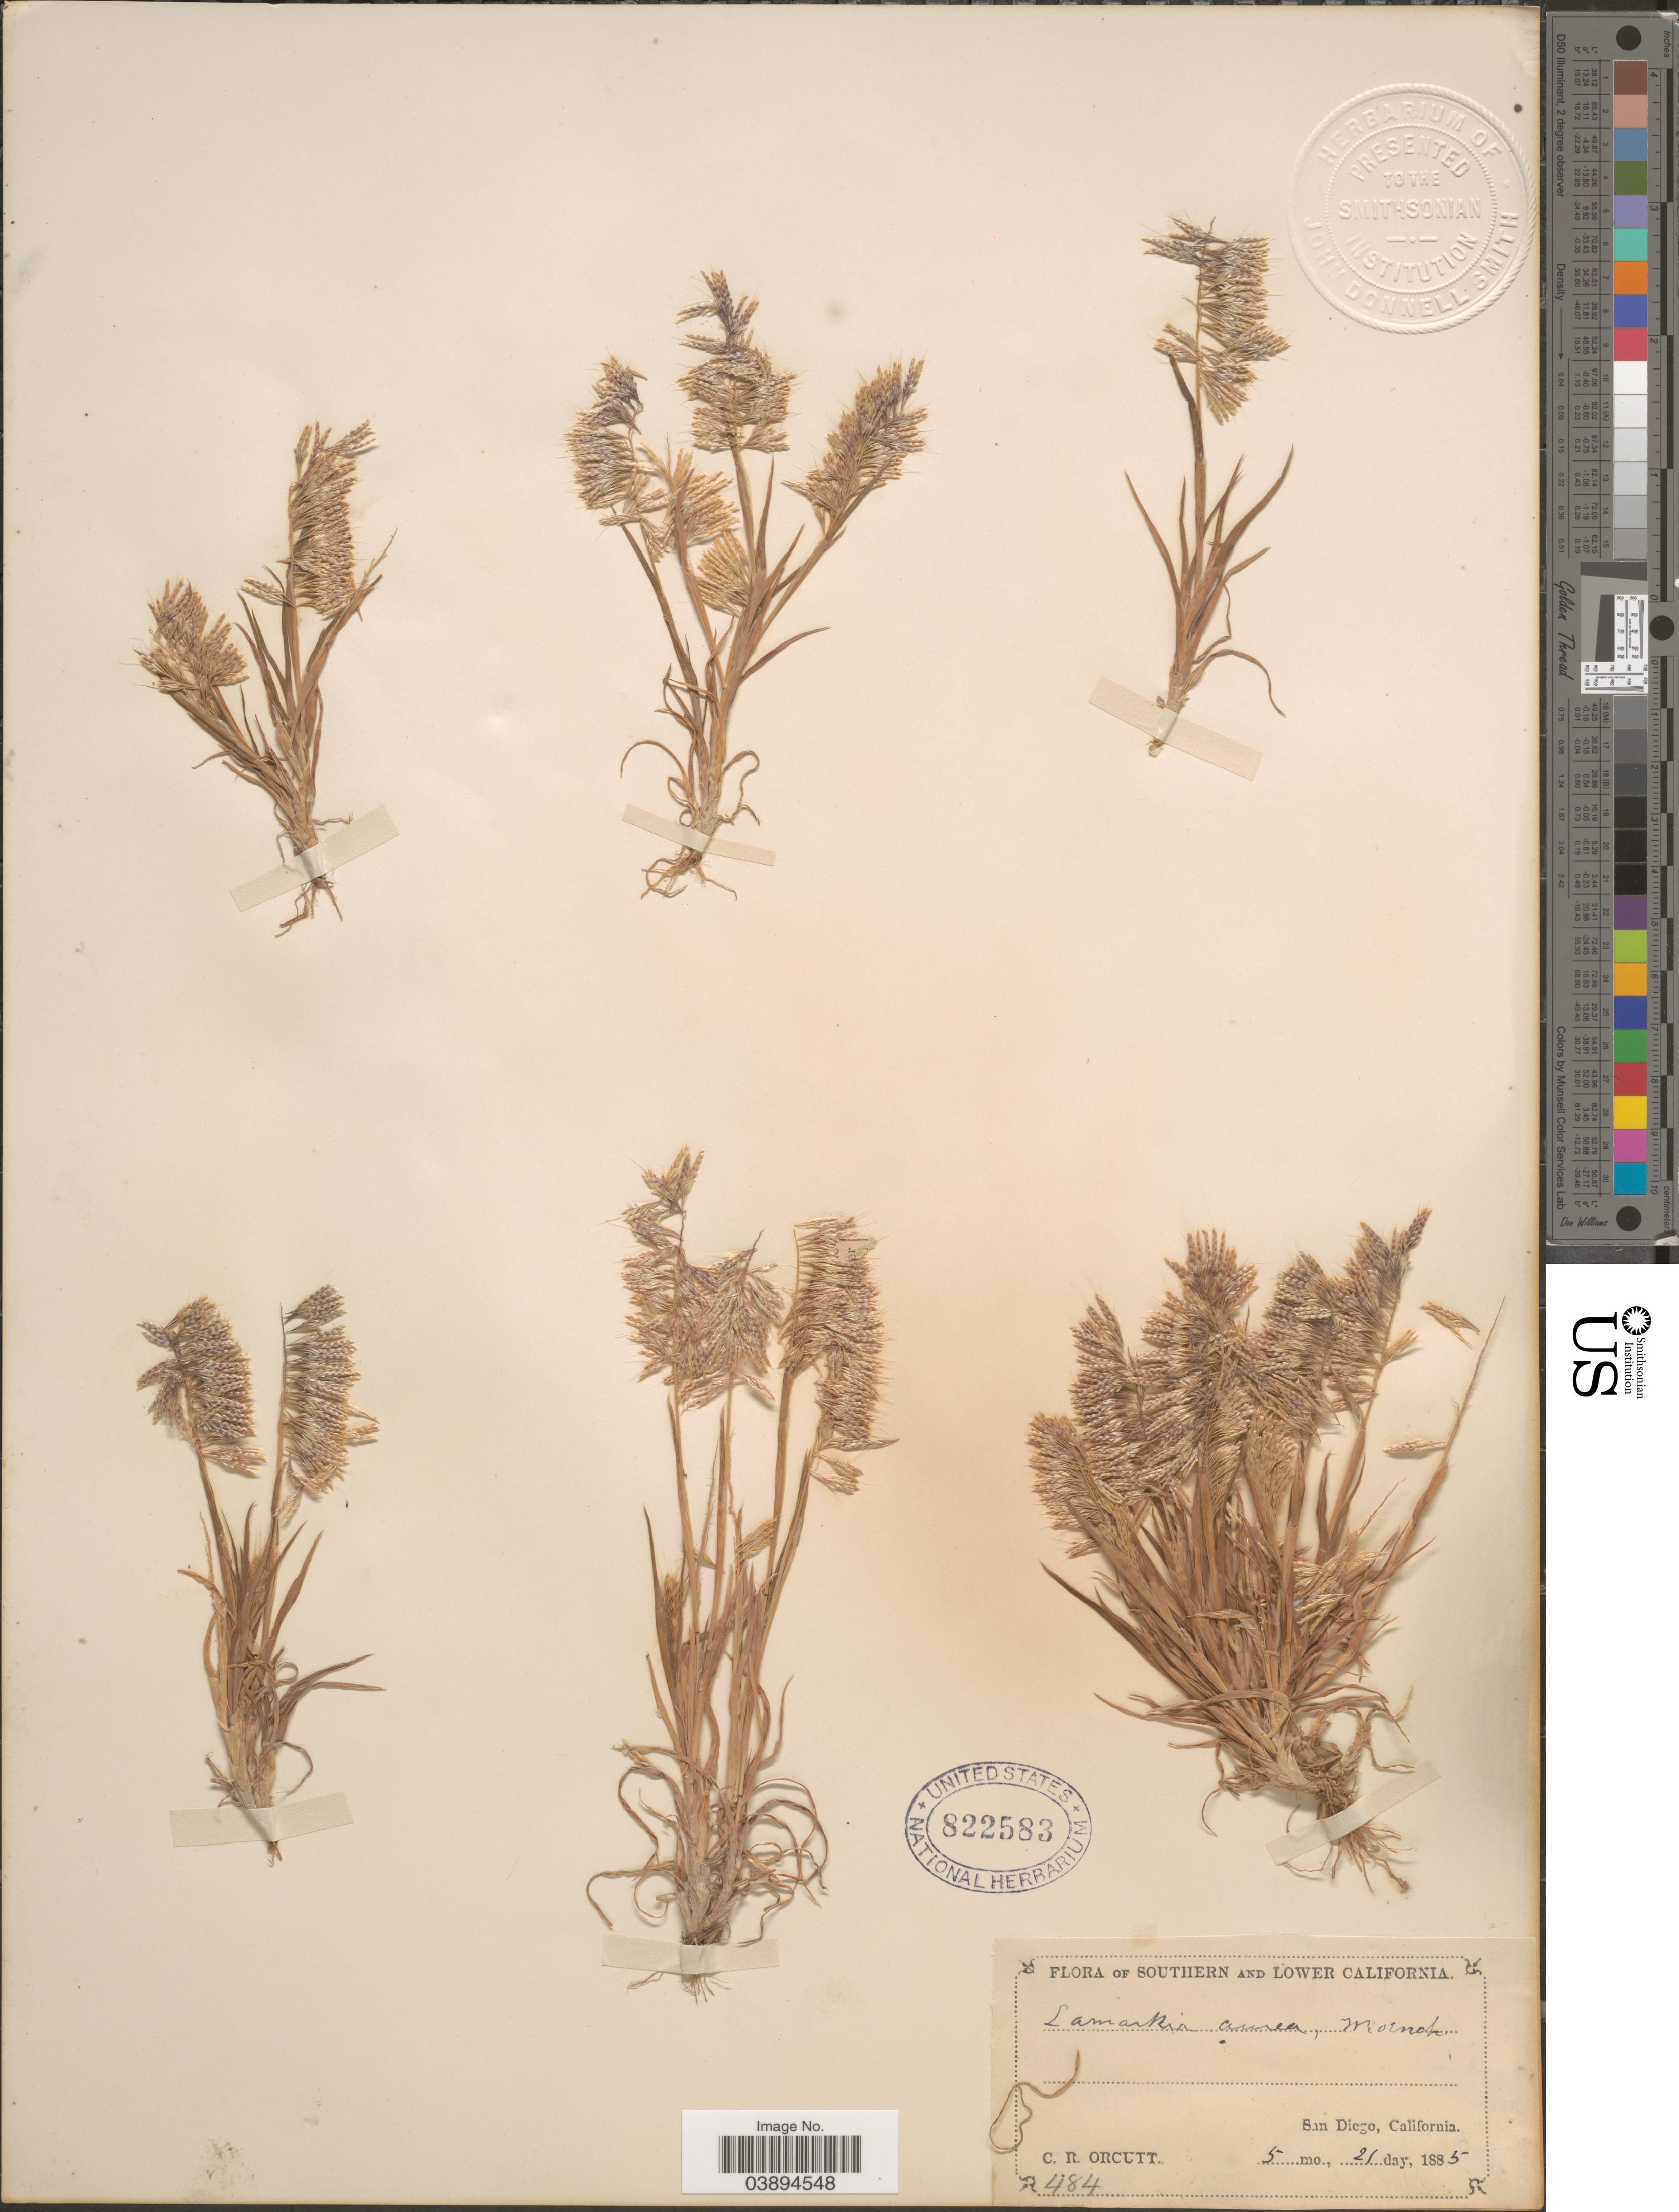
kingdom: Plantae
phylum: Tracheophyta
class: Liliopsida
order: Poales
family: Poaceae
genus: Lamarckia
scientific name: Lamarckia aurea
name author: (L.) Moench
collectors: C. R. Orcutt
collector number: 484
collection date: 1885-05-21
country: United States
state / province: California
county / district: San Diego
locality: Southern California. San Diego.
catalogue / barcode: US 822583